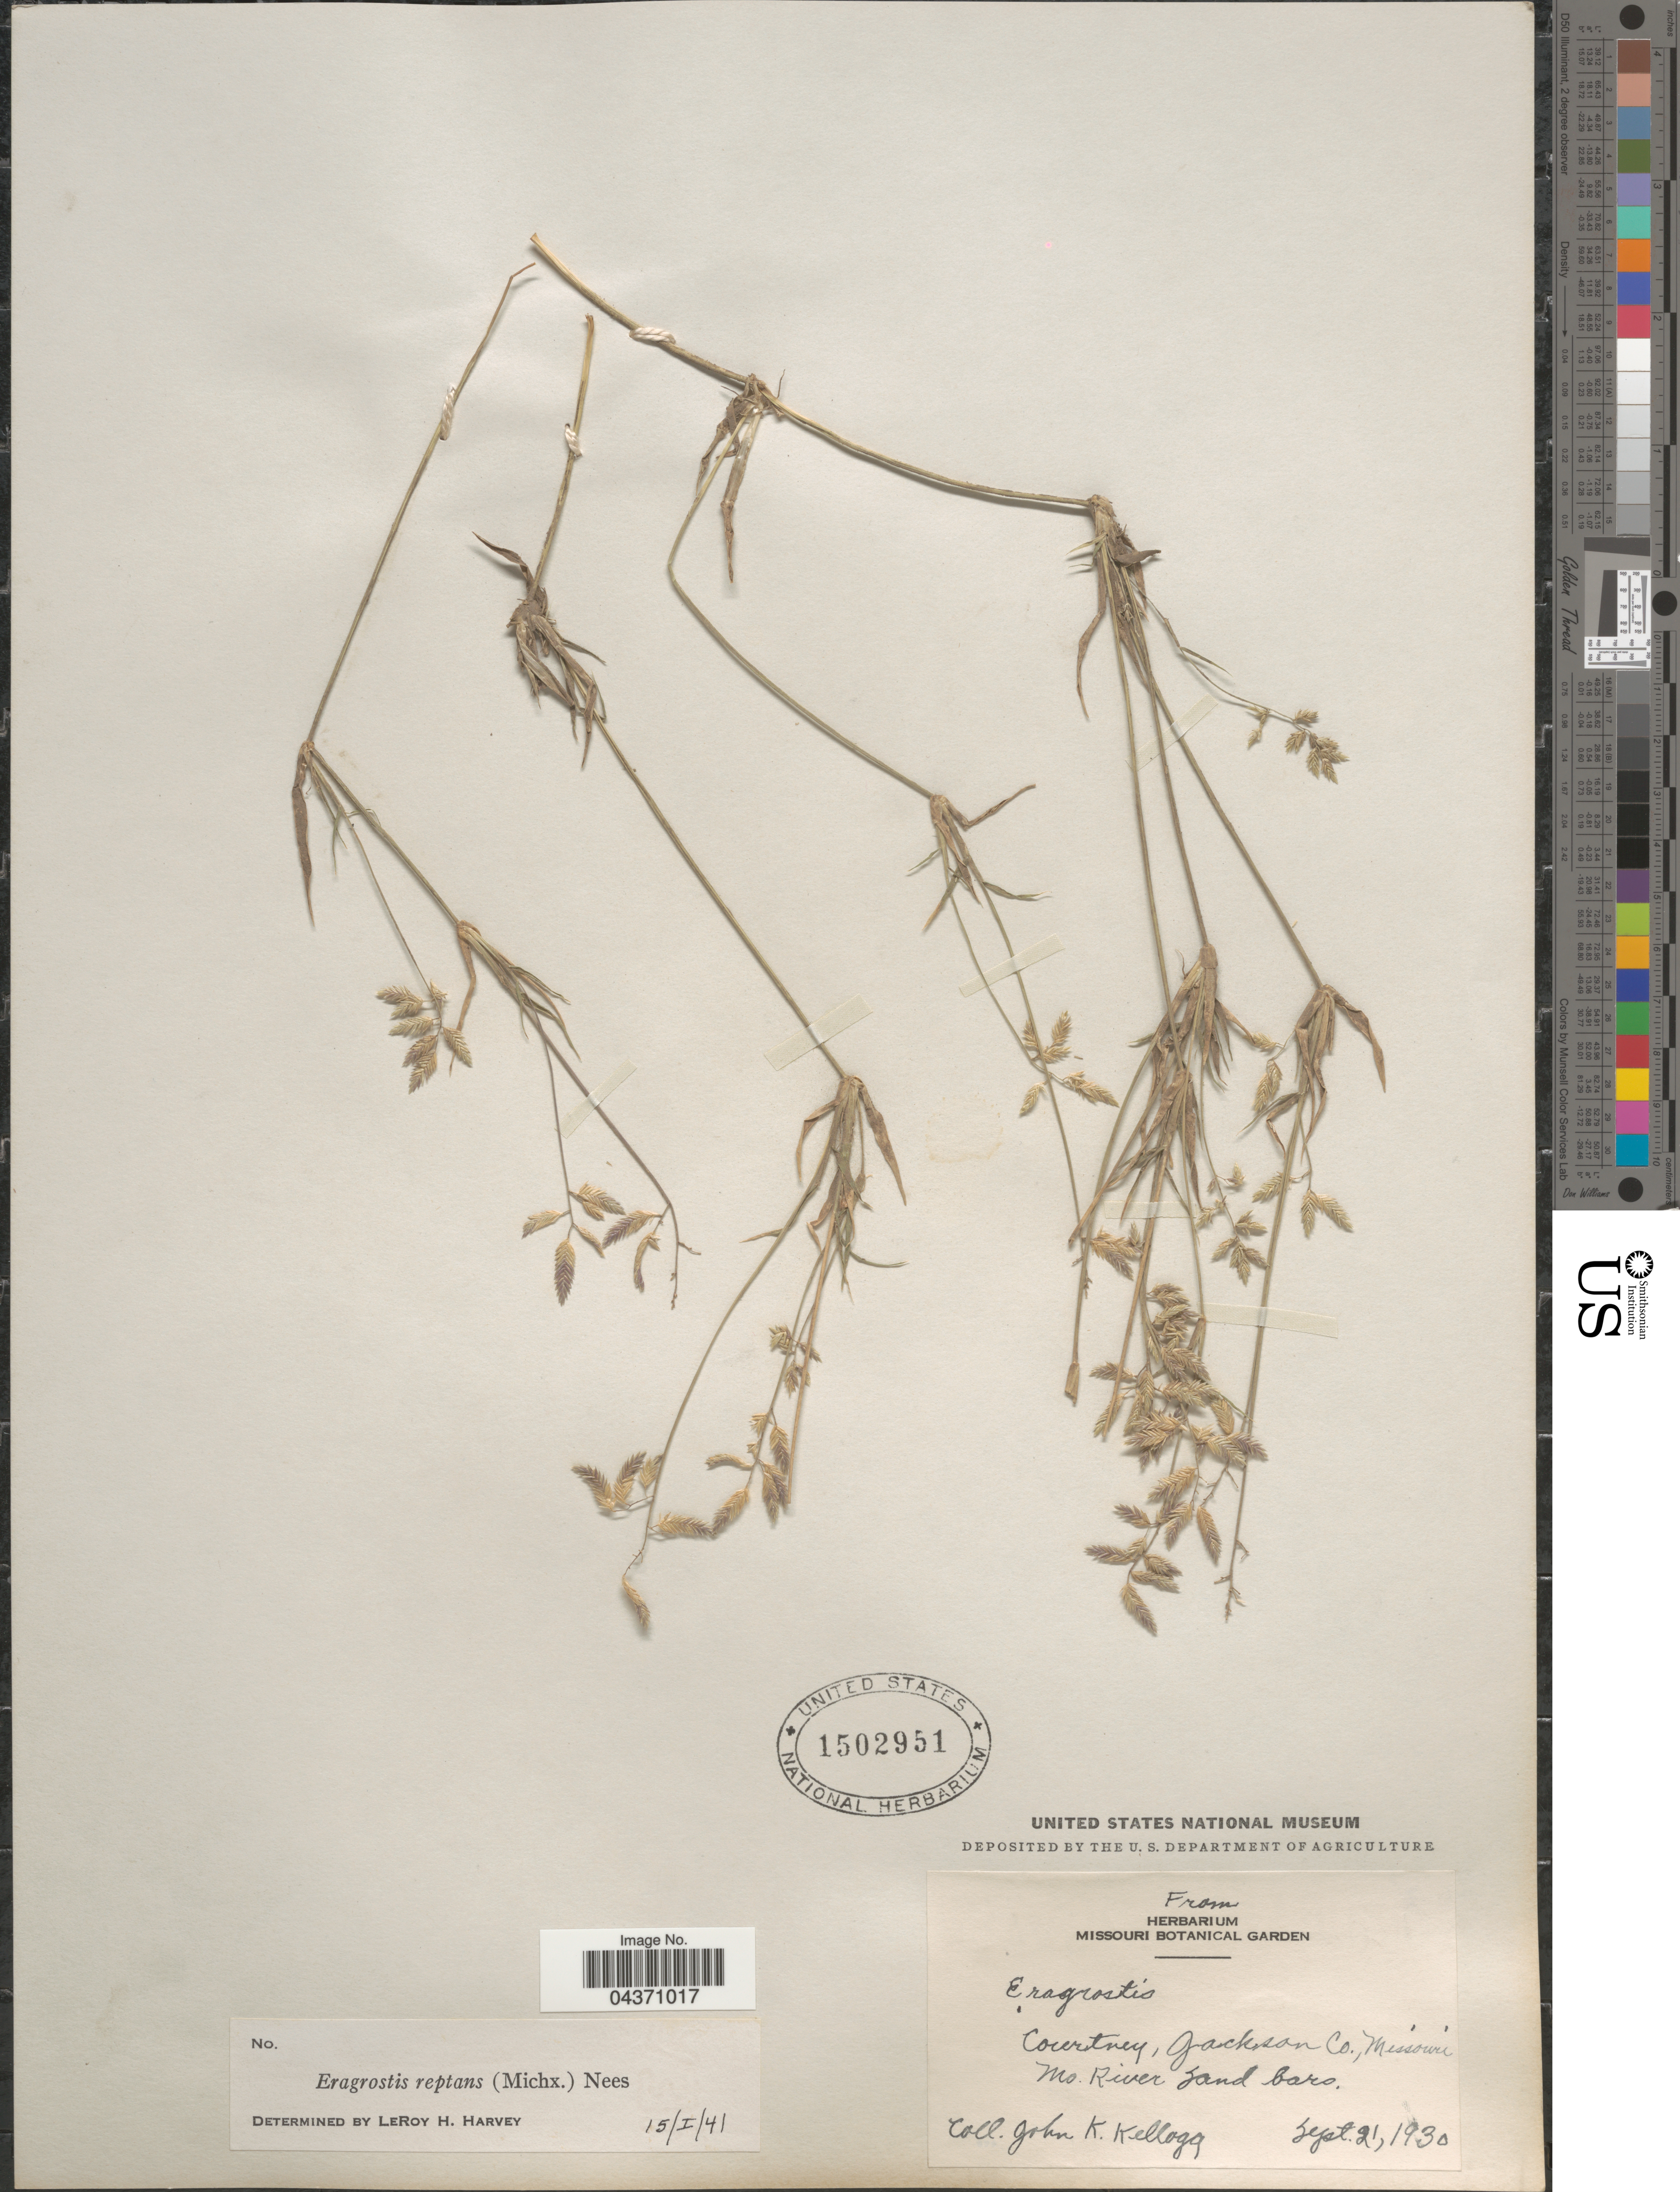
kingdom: Plantae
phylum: Tracheophyta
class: Liliopsida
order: Poales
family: Poaceae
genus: Eragrostis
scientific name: Eragrostis reptans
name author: (Michx.) Nees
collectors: J. K. Kellogg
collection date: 1930-09-21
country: United States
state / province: Missouri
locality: Courtney, Jackson Co. Mo. River Sand bars.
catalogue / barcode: US 1502951